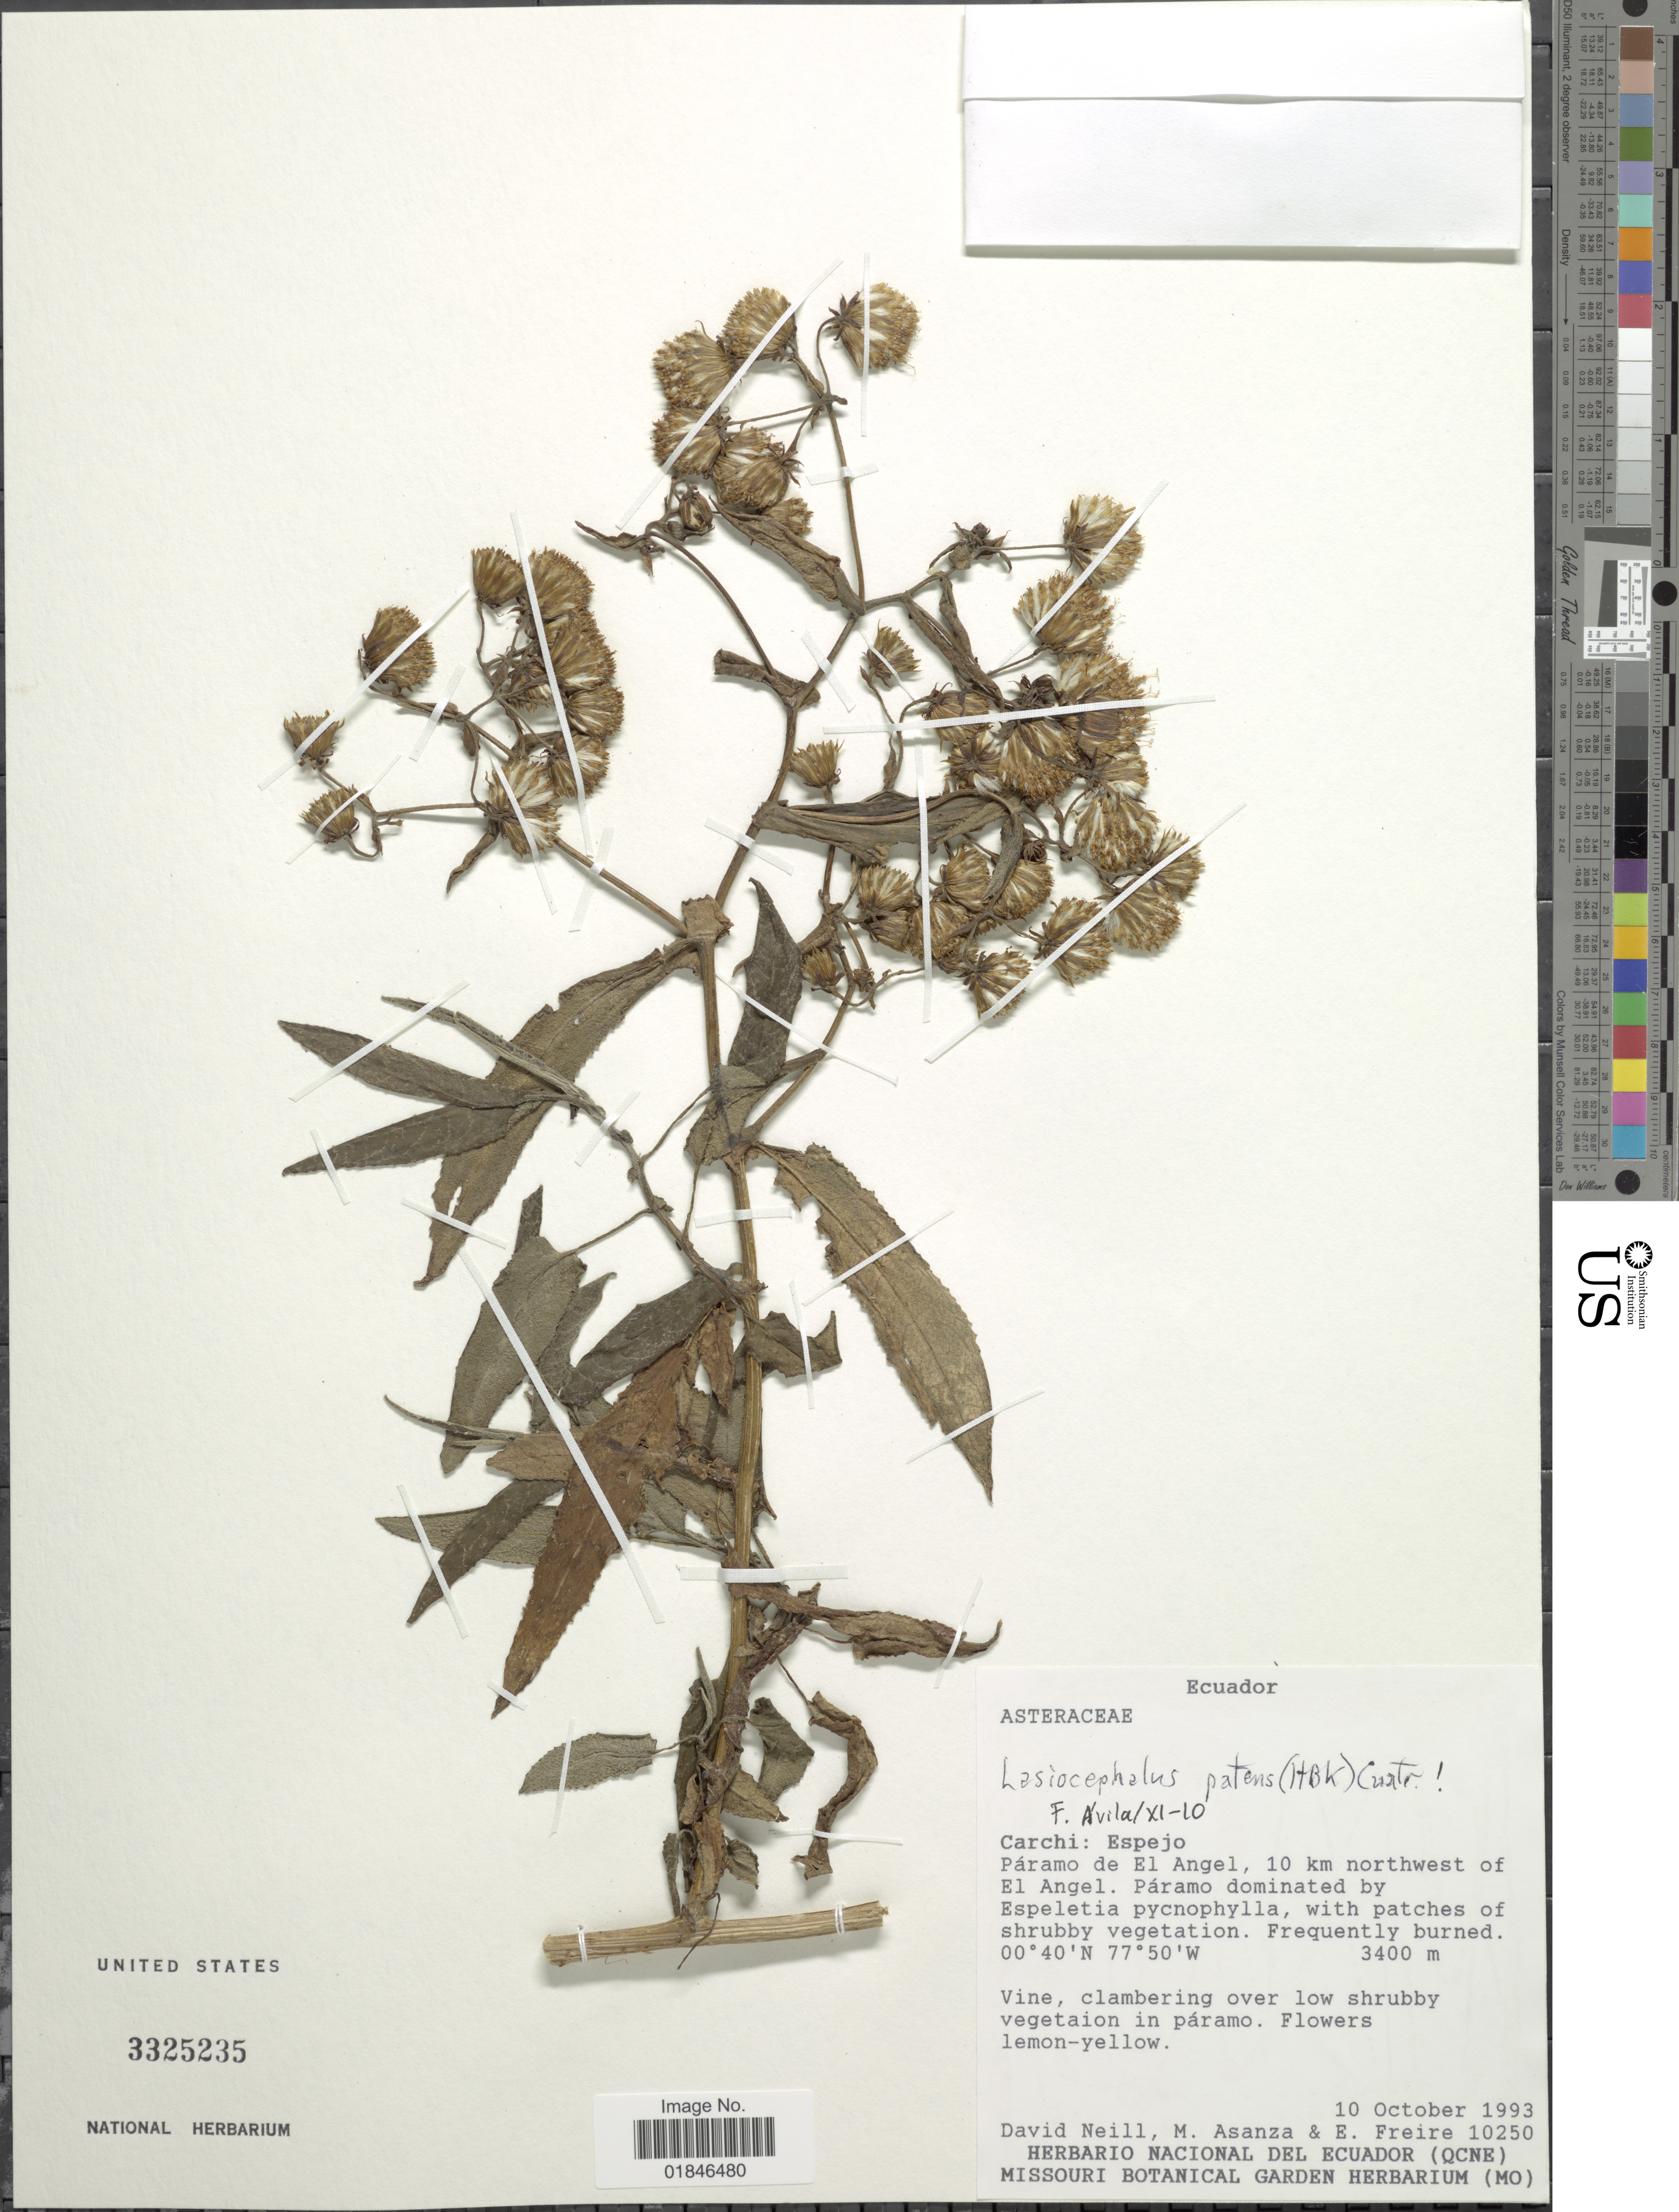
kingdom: Plantae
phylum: Tracheophyta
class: Magnoliopsida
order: Asterales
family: Asteraceae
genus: Senecio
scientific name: Senecio patens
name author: (Kunth) DC.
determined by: Salomon, Luciana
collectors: D. Neill, M. Asanza & E. Freire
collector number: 10250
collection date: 1993-10-10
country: Ecuador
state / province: Carchi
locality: Carchi: Espejo. Paramo de El Angel, 10 km northwest of El Angel.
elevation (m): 3400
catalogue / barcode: US 3325235